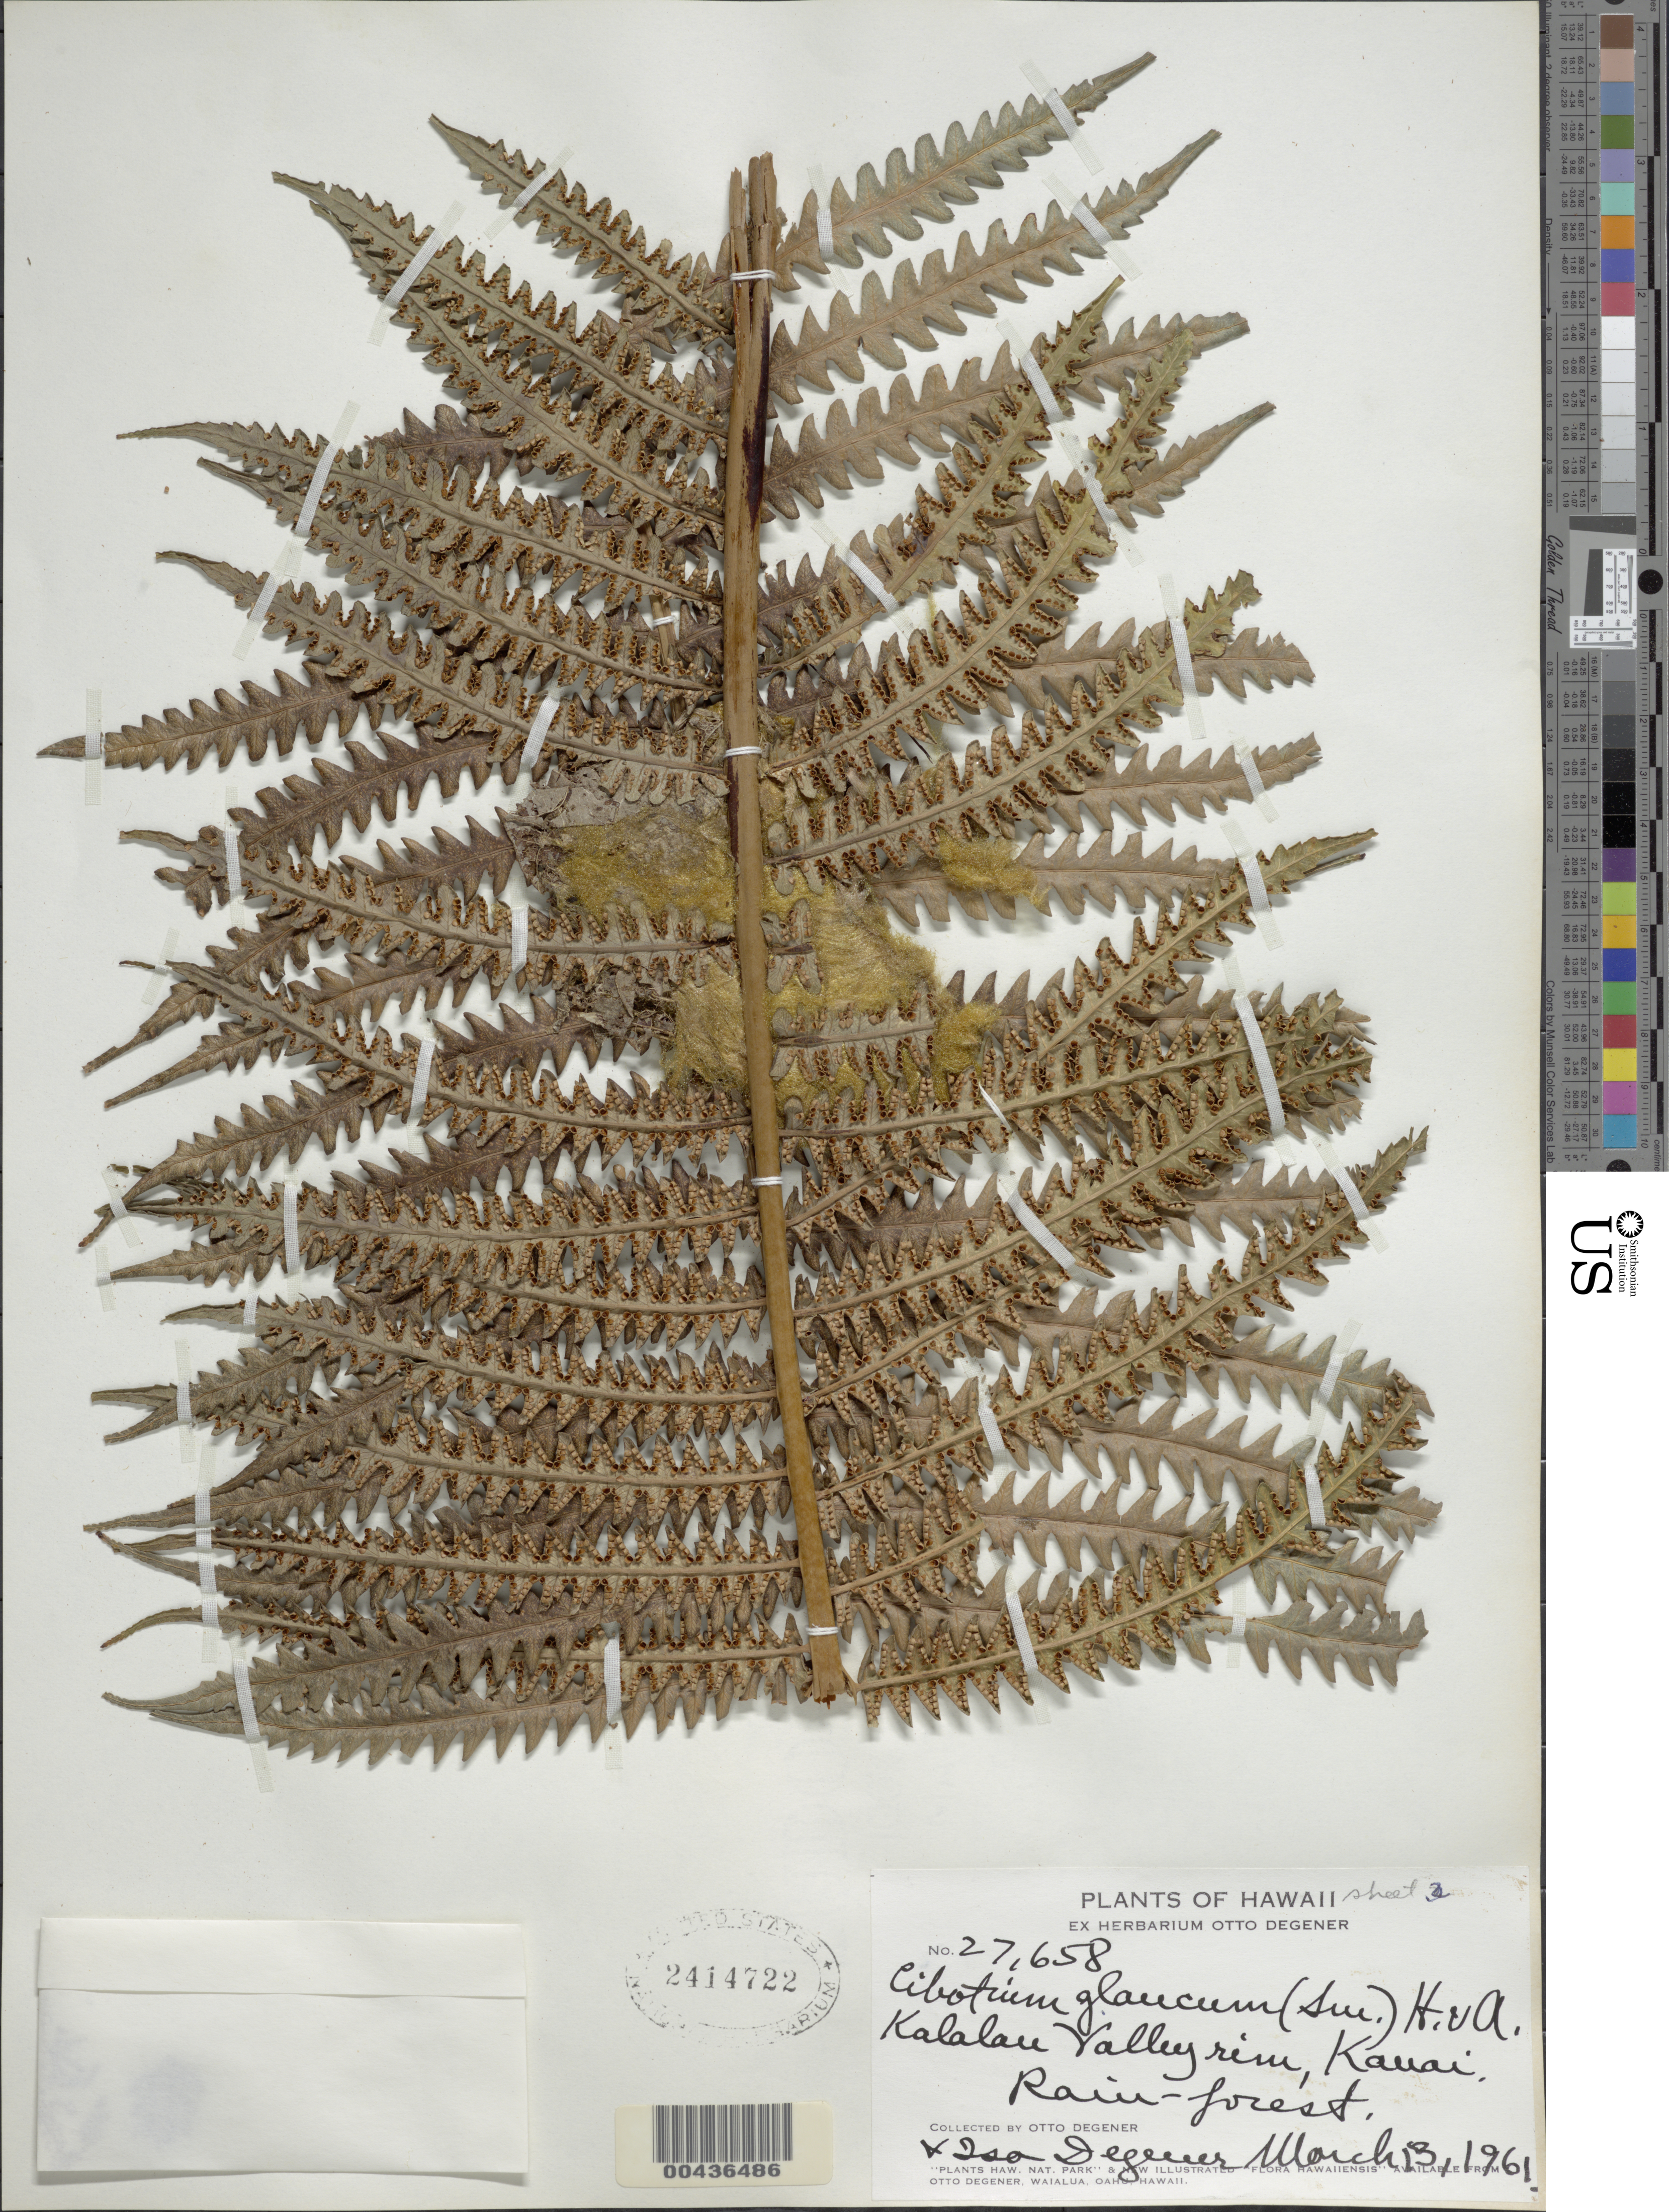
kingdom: Plantae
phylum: Tracheophyta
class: Polypodiopsida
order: Cyatheales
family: Cibotiaceae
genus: Cibotium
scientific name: Cibotium glaucum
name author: (Sm.) Hook. & Arn.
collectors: O. Degener & I. Degener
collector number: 27658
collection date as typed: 13 Mar 1961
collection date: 1961-03-13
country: United States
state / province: Hawaii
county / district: Kauai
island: Kaua'i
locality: Kalalau Valley rim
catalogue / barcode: US 2414722